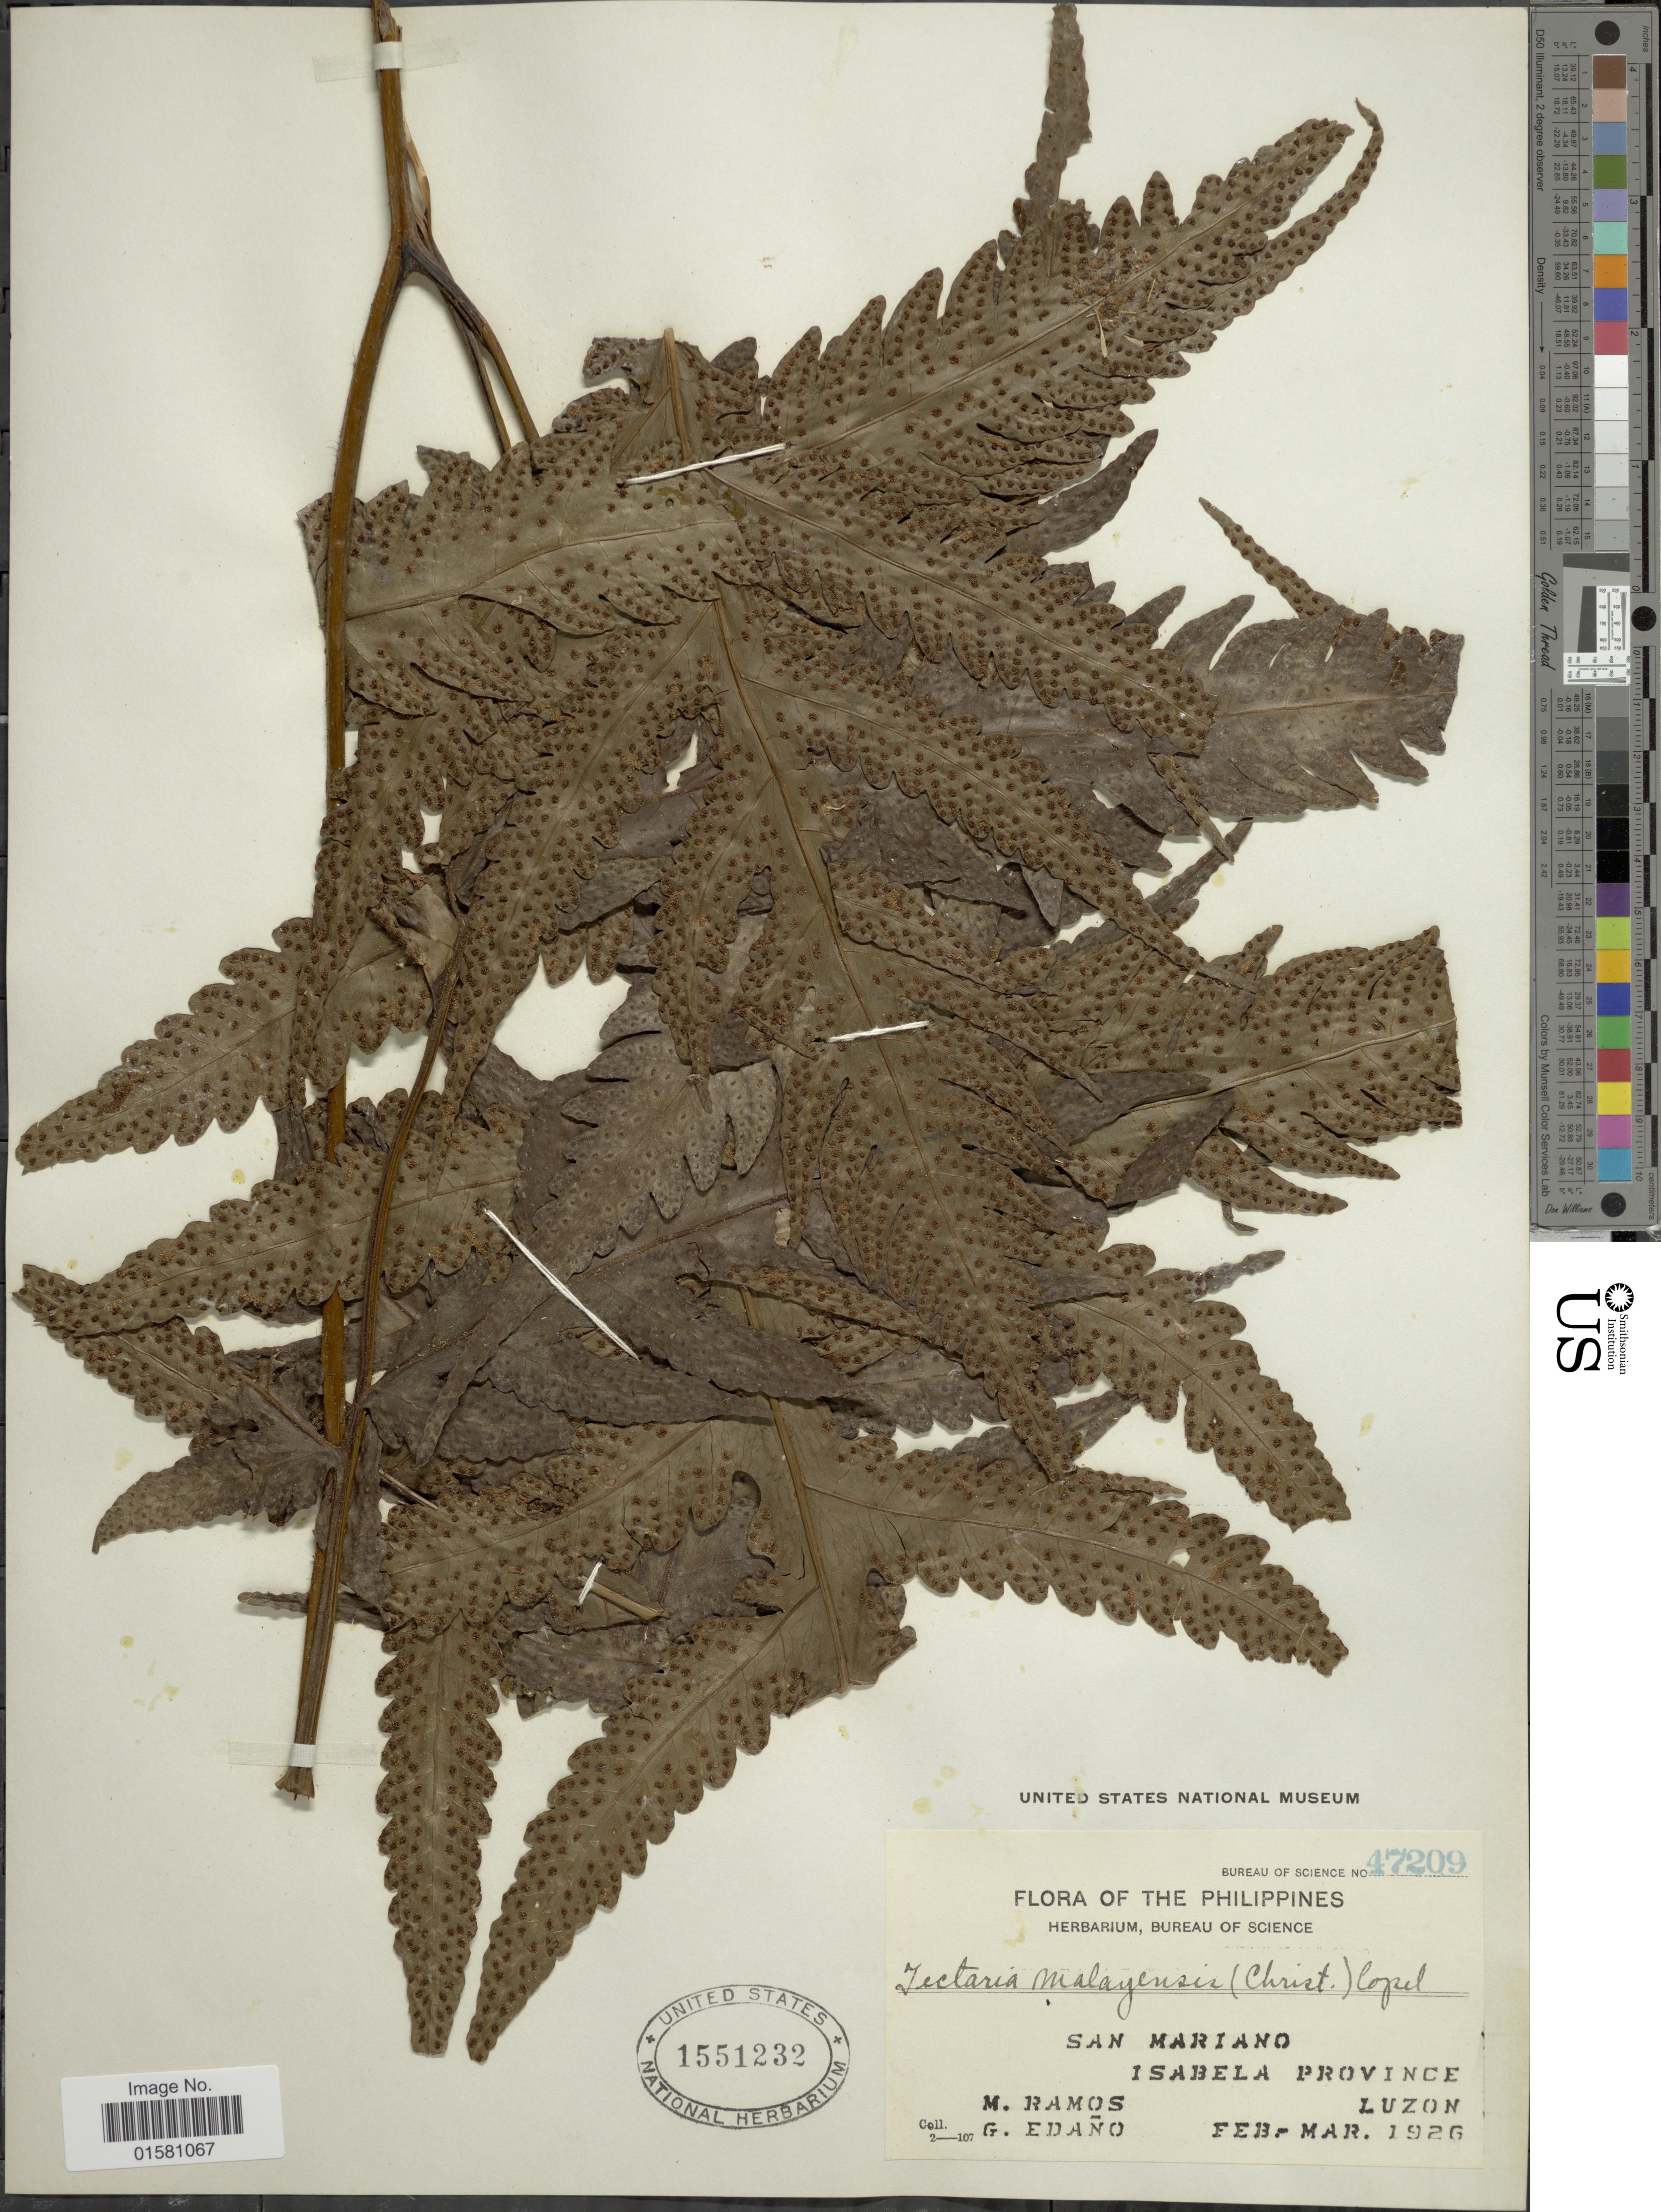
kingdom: Plantae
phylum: Tracheophyta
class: Polypodiopsida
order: Polypodiales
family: Tectariaceae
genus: Tectaria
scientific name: Tectaria griffithii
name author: (Baker) C. Chr.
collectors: M. Ramos & G. Edaño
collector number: Bureau of Science 47209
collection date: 1926-02/1926-03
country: Philippines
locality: San Mariano, Isabela Province, Luzon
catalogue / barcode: US 1551232